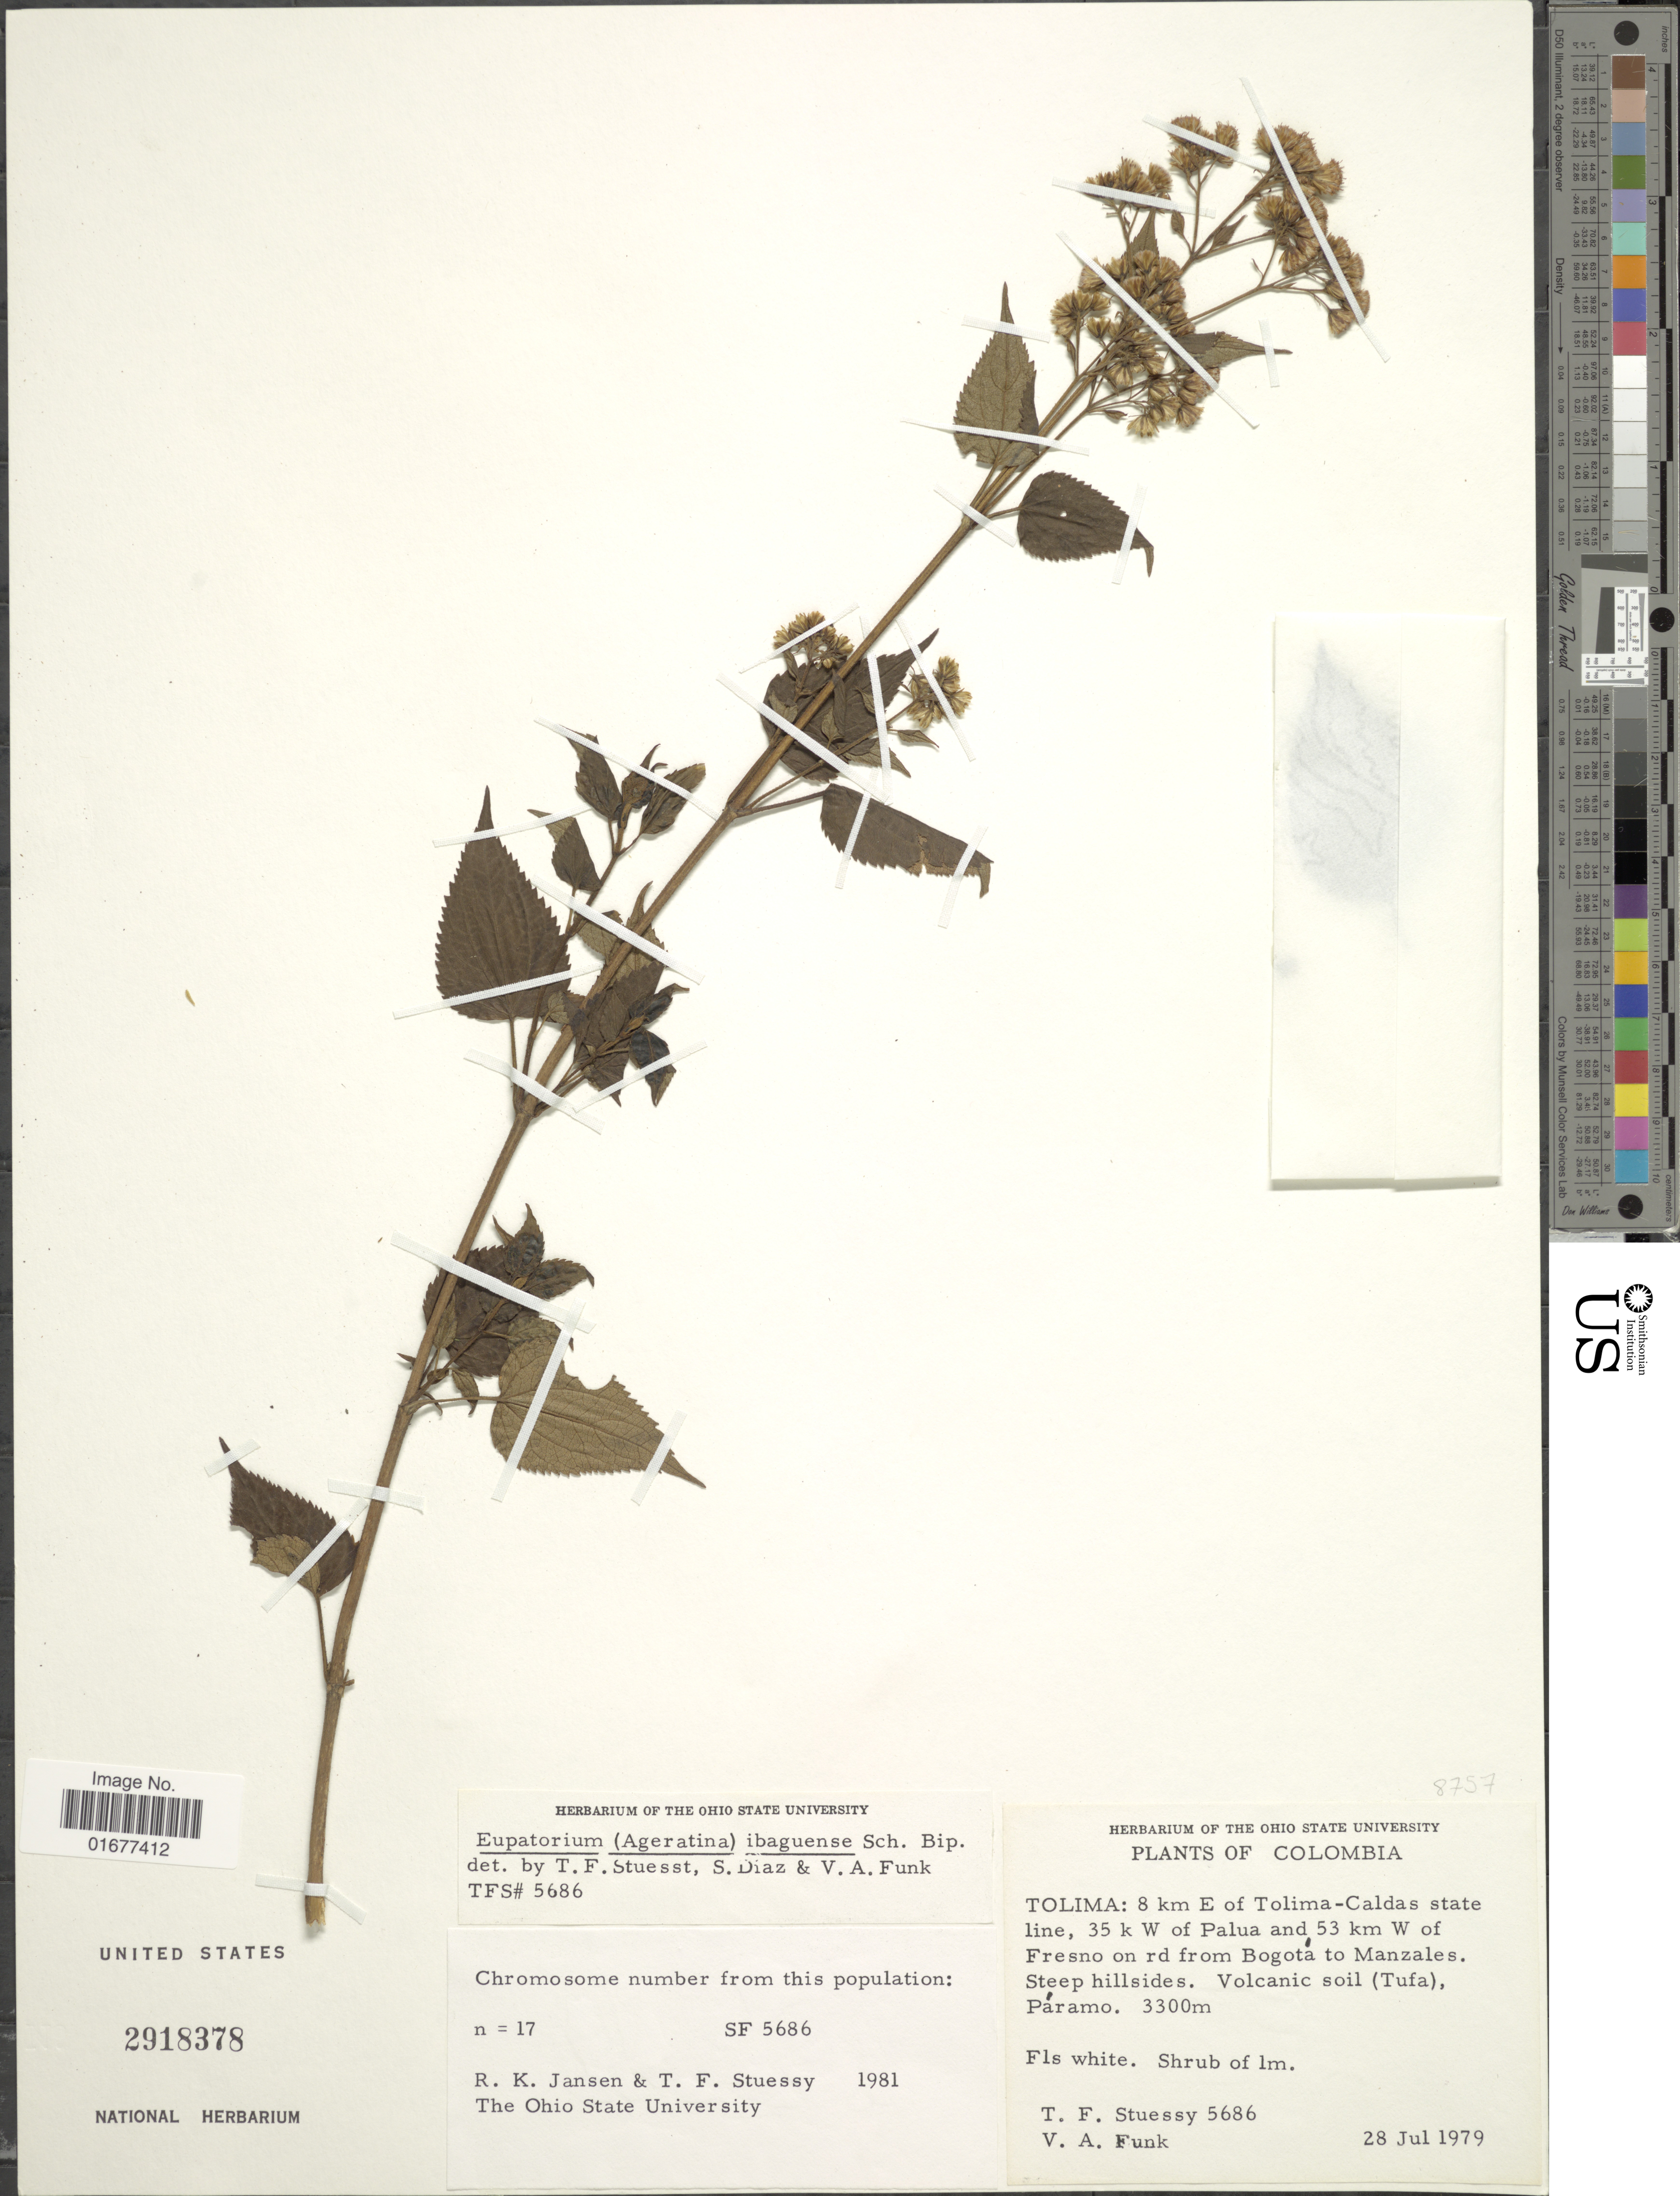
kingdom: Plantae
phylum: Tracheophyta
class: Magnoliopsida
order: Asterales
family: Asteraceae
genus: Ageratina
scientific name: Ageratina ibaguensis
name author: (Sch. Bip. ex Hieron.) R.M. King & H. Rob.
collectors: T. Stuessy & V. Funk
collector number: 5686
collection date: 1979-07-28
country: Colombia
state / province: Tolima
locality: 8 km E of Tolima-Caldas state line, 35 k W of Palua and 53 km W of Fresno on rd from Bogota to Manzales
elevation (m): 3300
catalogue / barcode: US 2918378